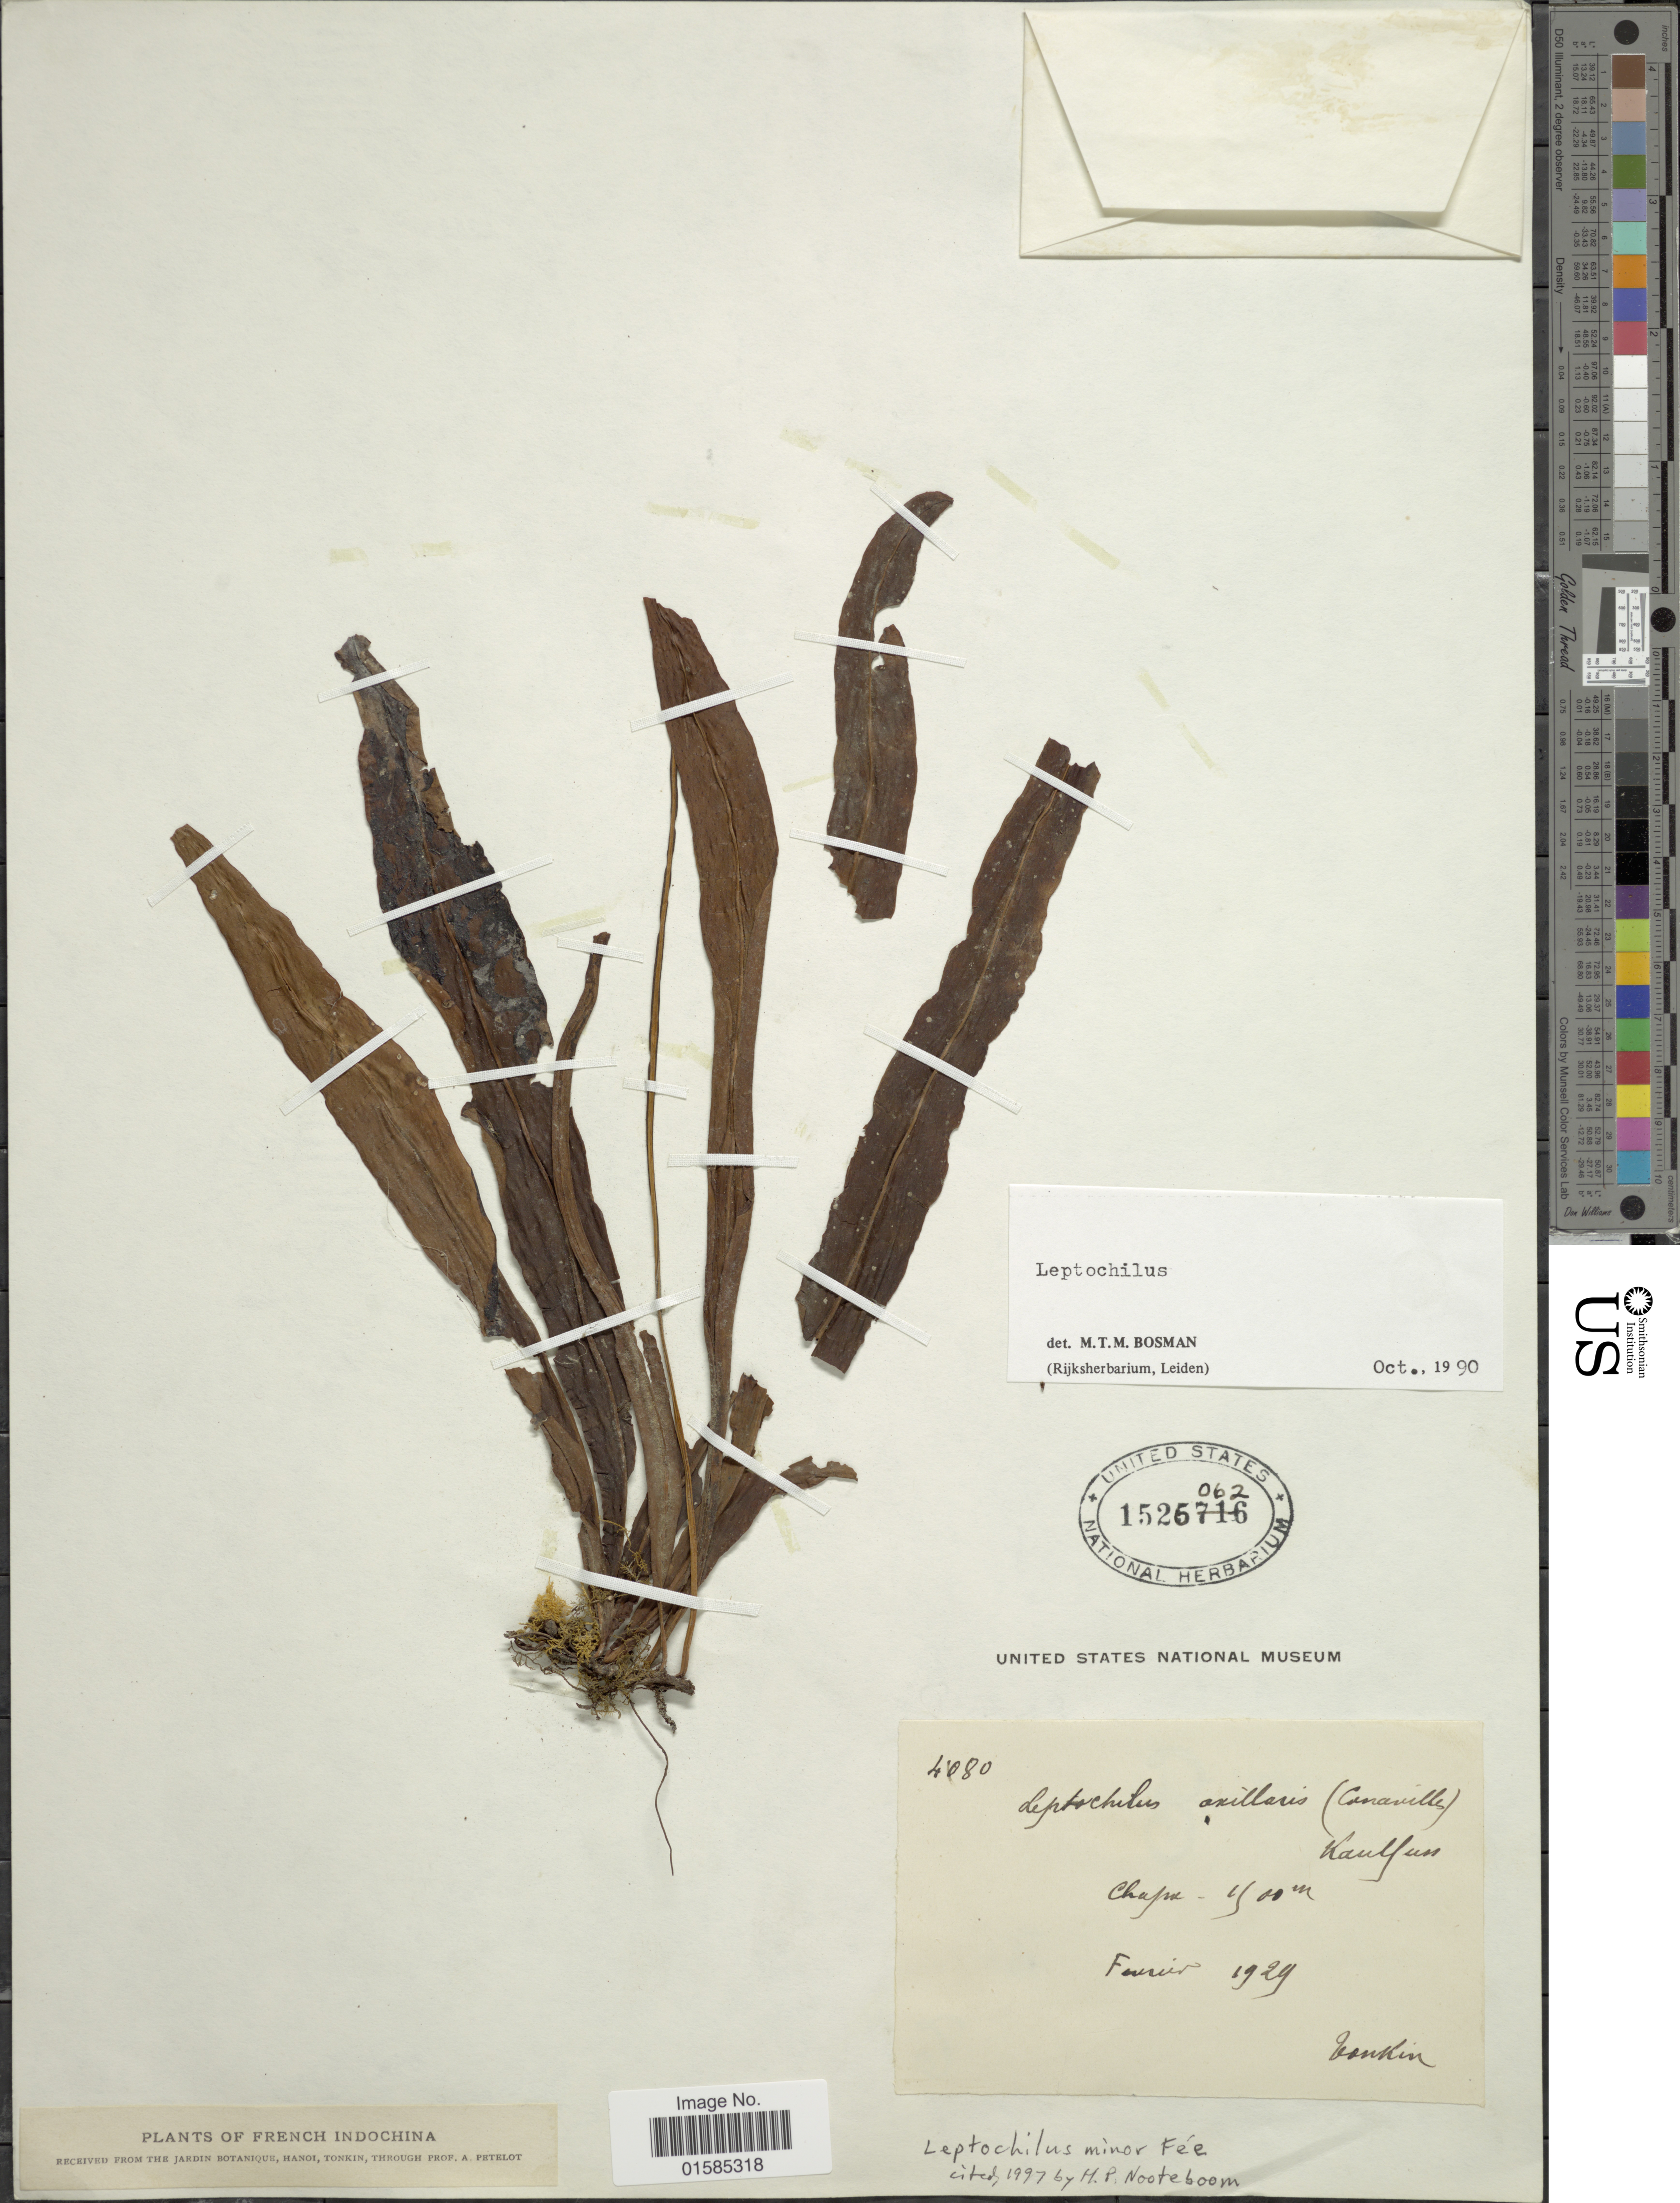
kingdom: Plantae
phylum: Tracheophyta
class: Polypodiopsida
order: Polypodiales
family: Polypodiaceae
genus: Leptochilus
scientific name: Leptochilus minor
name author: Fée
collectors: A. Petelot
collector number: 4080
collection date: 1929-02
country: Vietnam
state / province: Lao Cai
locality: Tonkin. Chapne, Fuerien [interpreted]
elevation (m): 1900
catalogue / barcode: US 1525062